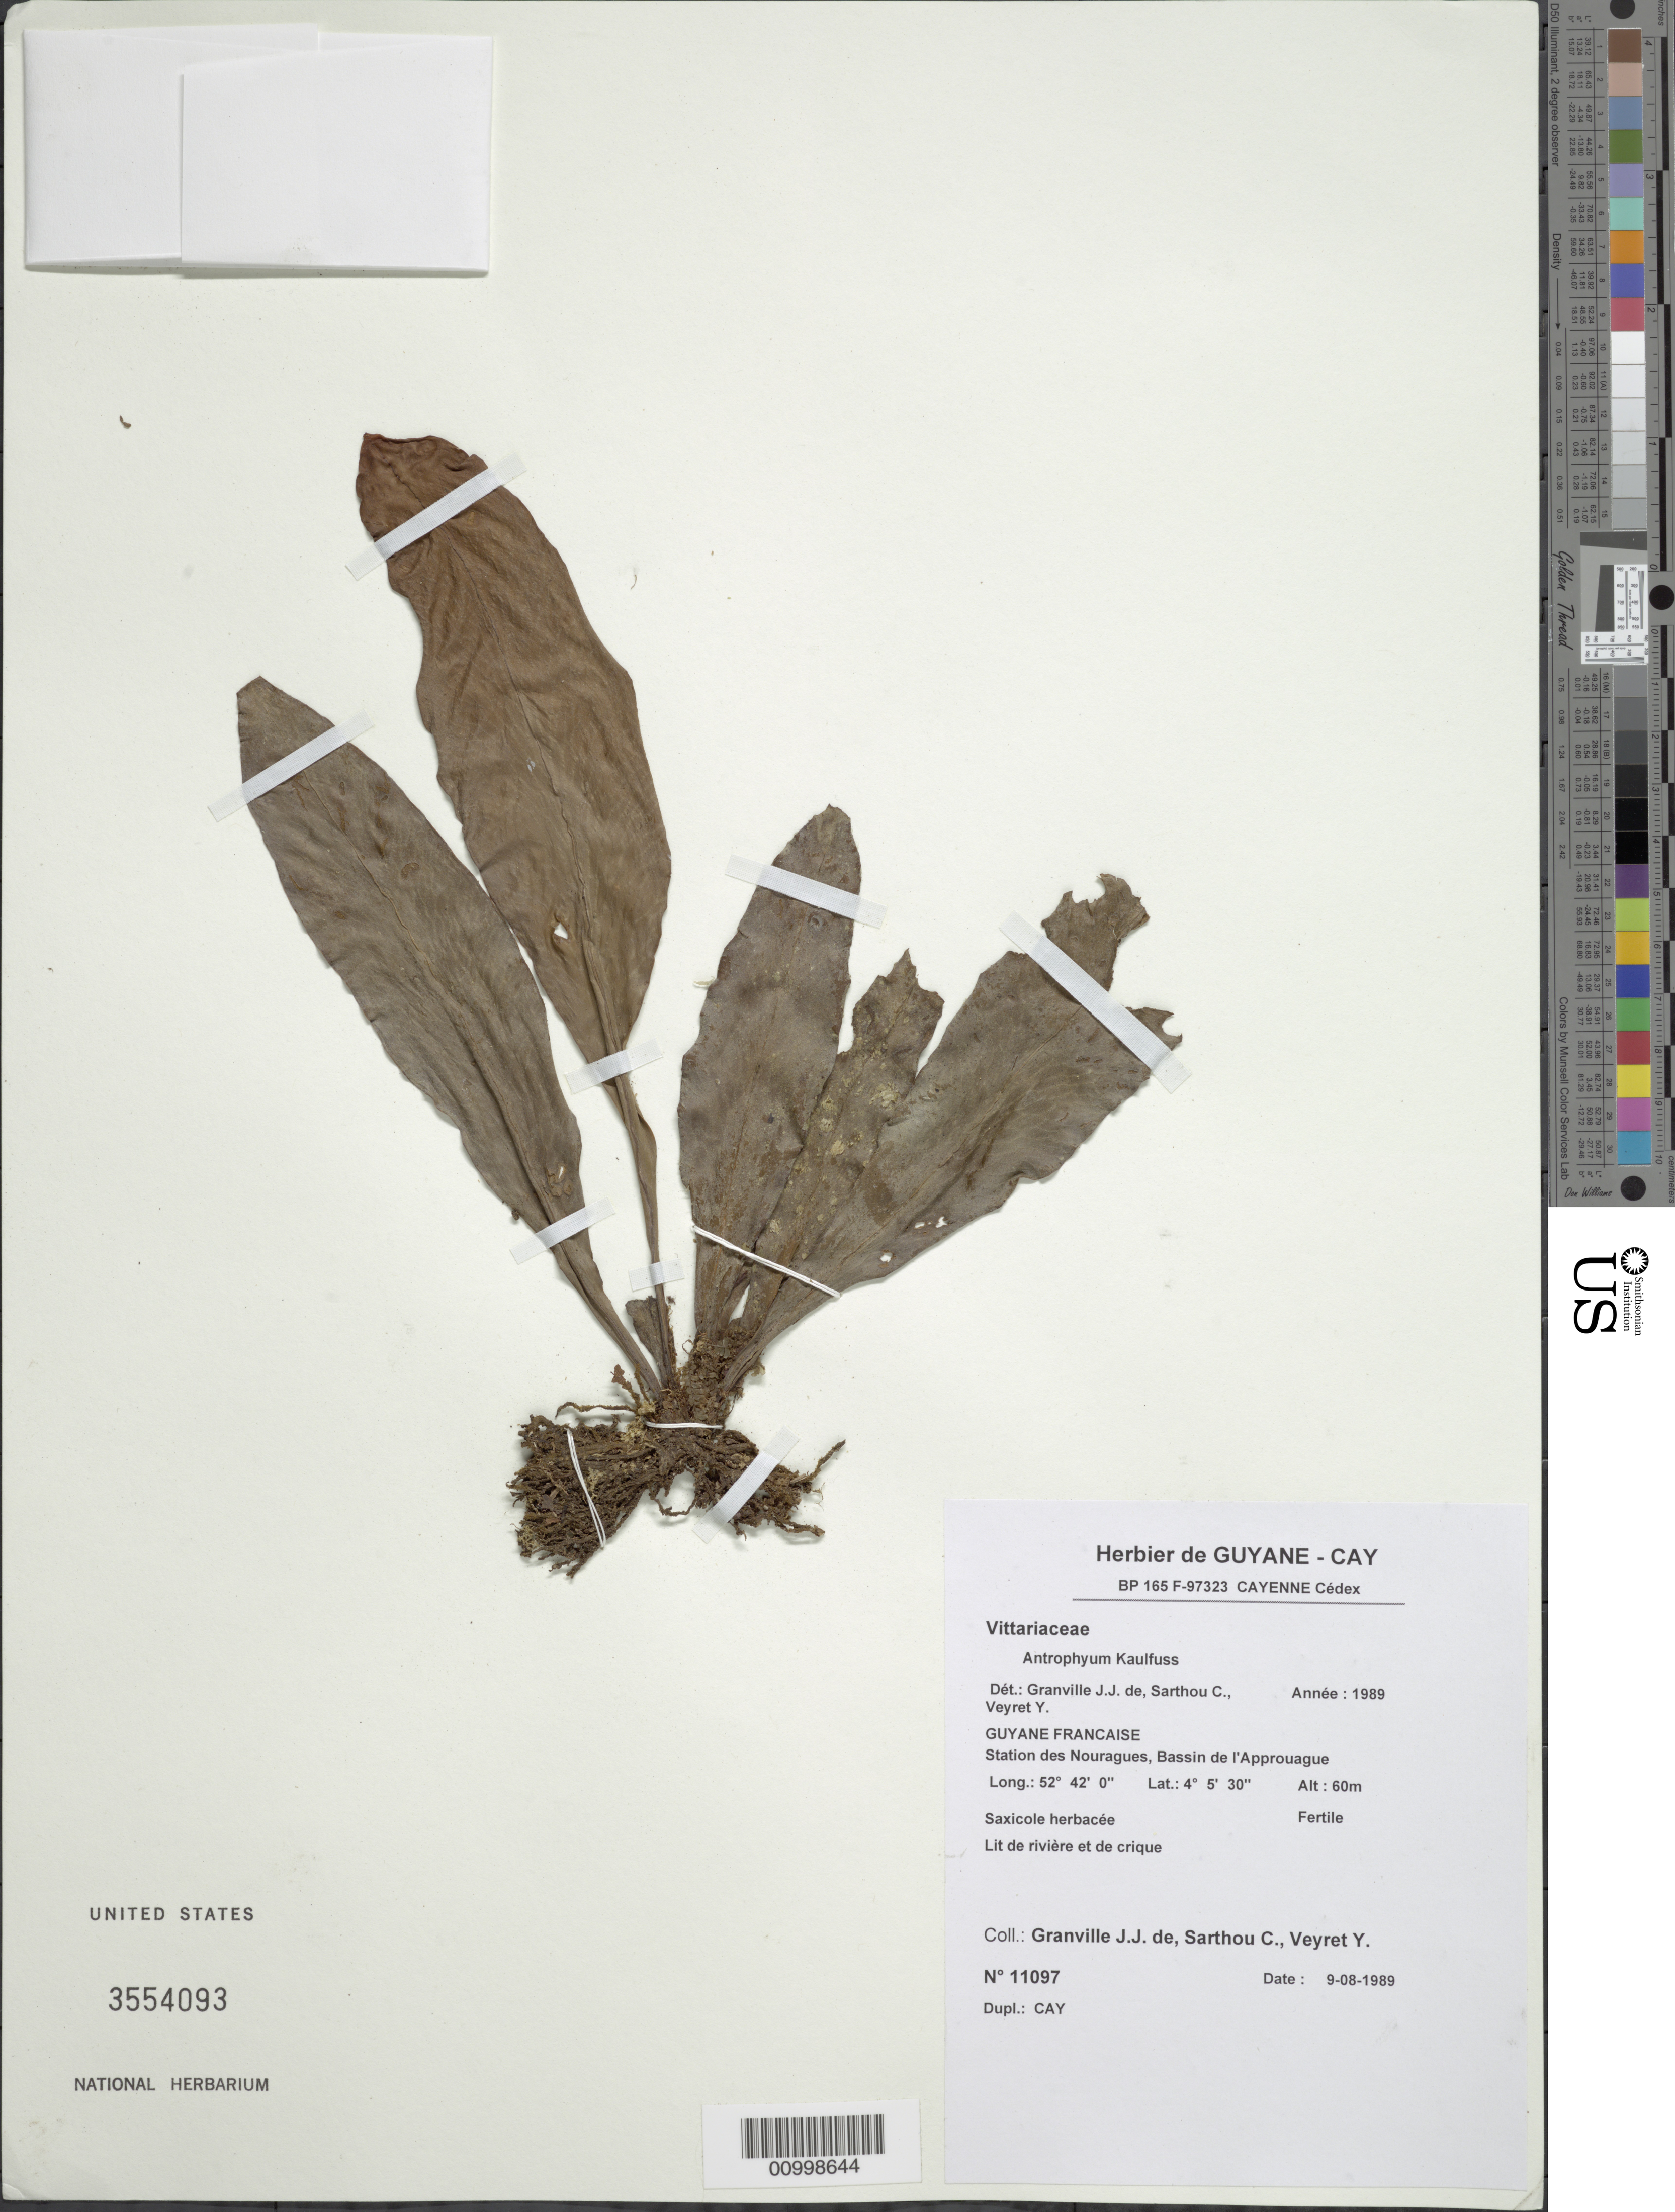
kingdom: Plantae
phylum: Tracheophyta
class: Polypodiopsida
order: Polypodiales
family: Pteridaceae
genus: Antrophyum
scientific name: Antrophyum sp.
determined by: Granville, J. J.; Sarthou, C.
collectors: J.-J. de Granville, C. Sarthou & Y. Veyret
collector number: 11097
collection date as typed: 9-Sep-87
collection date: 1987-09-09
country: French Guiana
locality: Station des Nouragues, Bassin de l'Approuague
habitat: Lit de riviere et de crique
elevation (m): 60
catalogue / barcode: US 3554093